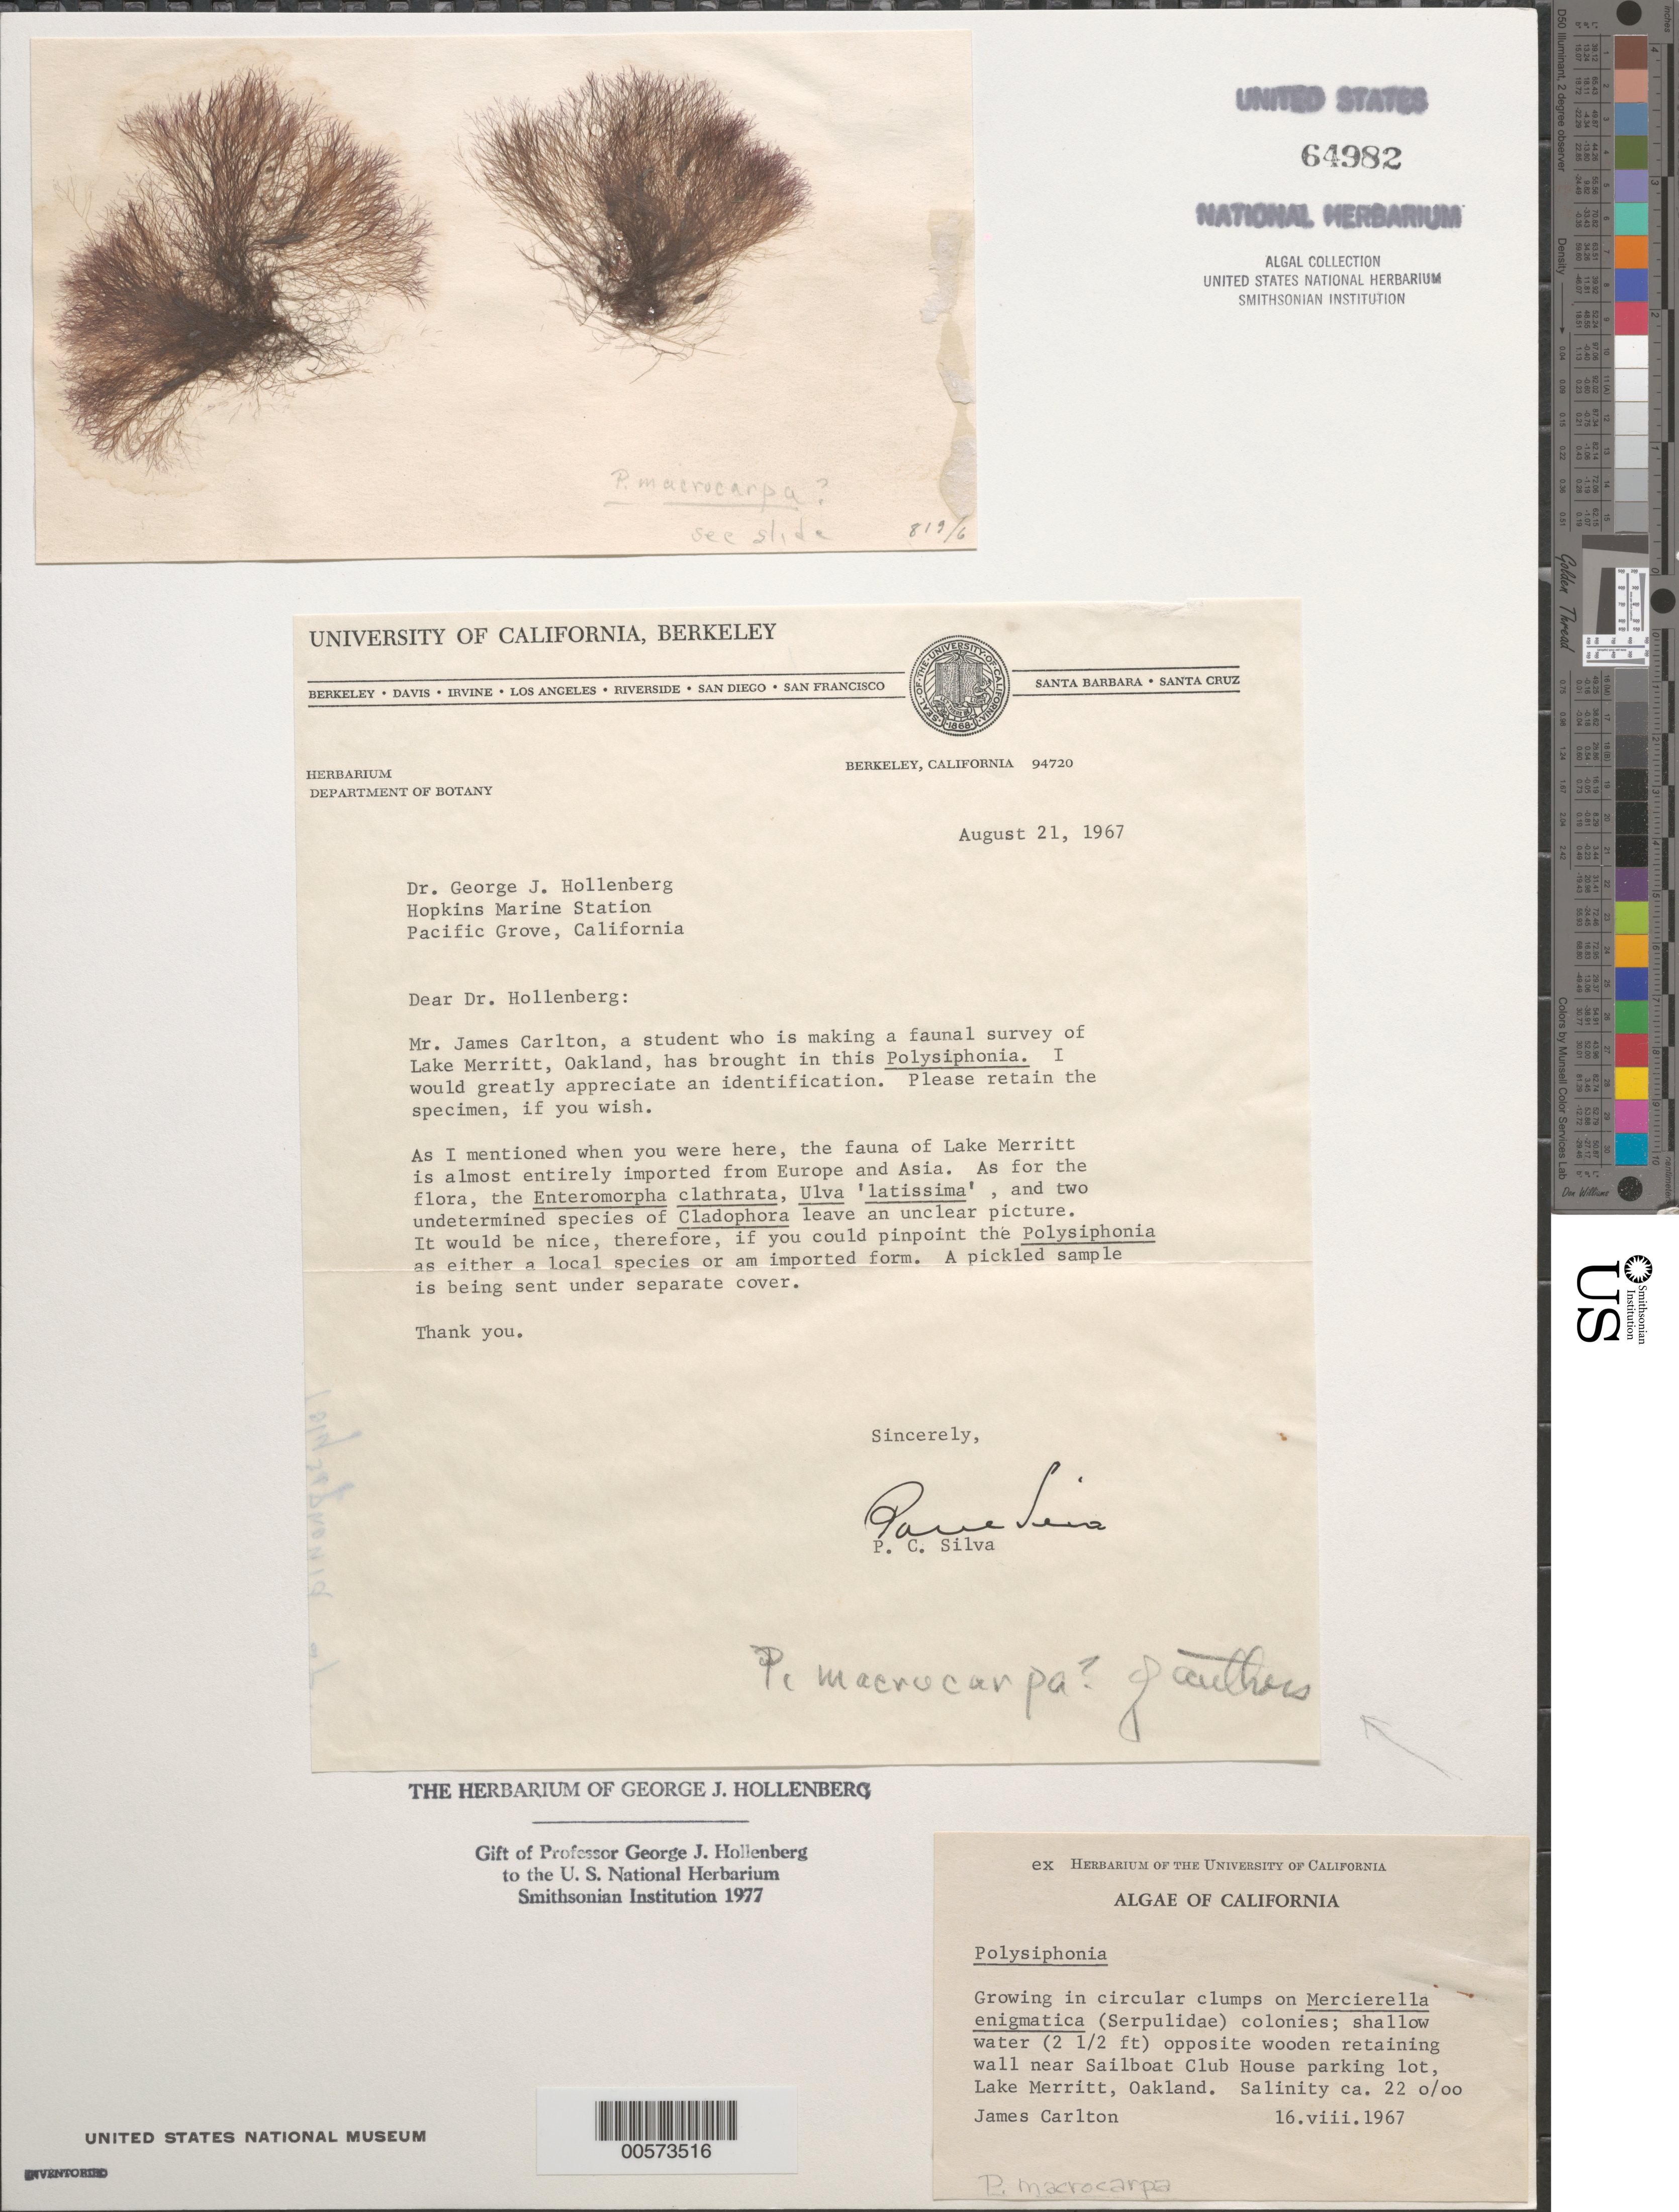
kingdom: Plantae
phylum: Rhodophyta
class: Florideophyceae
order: Ceramiales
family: Rhodomelaceae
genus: Polysiphonia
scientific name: Polysiphonia macrocarpa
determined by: Hollenberg, George J.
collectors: J. Carlton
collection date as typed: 16 Aug 1967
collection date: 1967-08-16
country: United States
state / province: California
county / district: Alameda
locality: Oakland, Lake Merritt, off sailboat club house parking lot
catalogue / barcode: US 64982